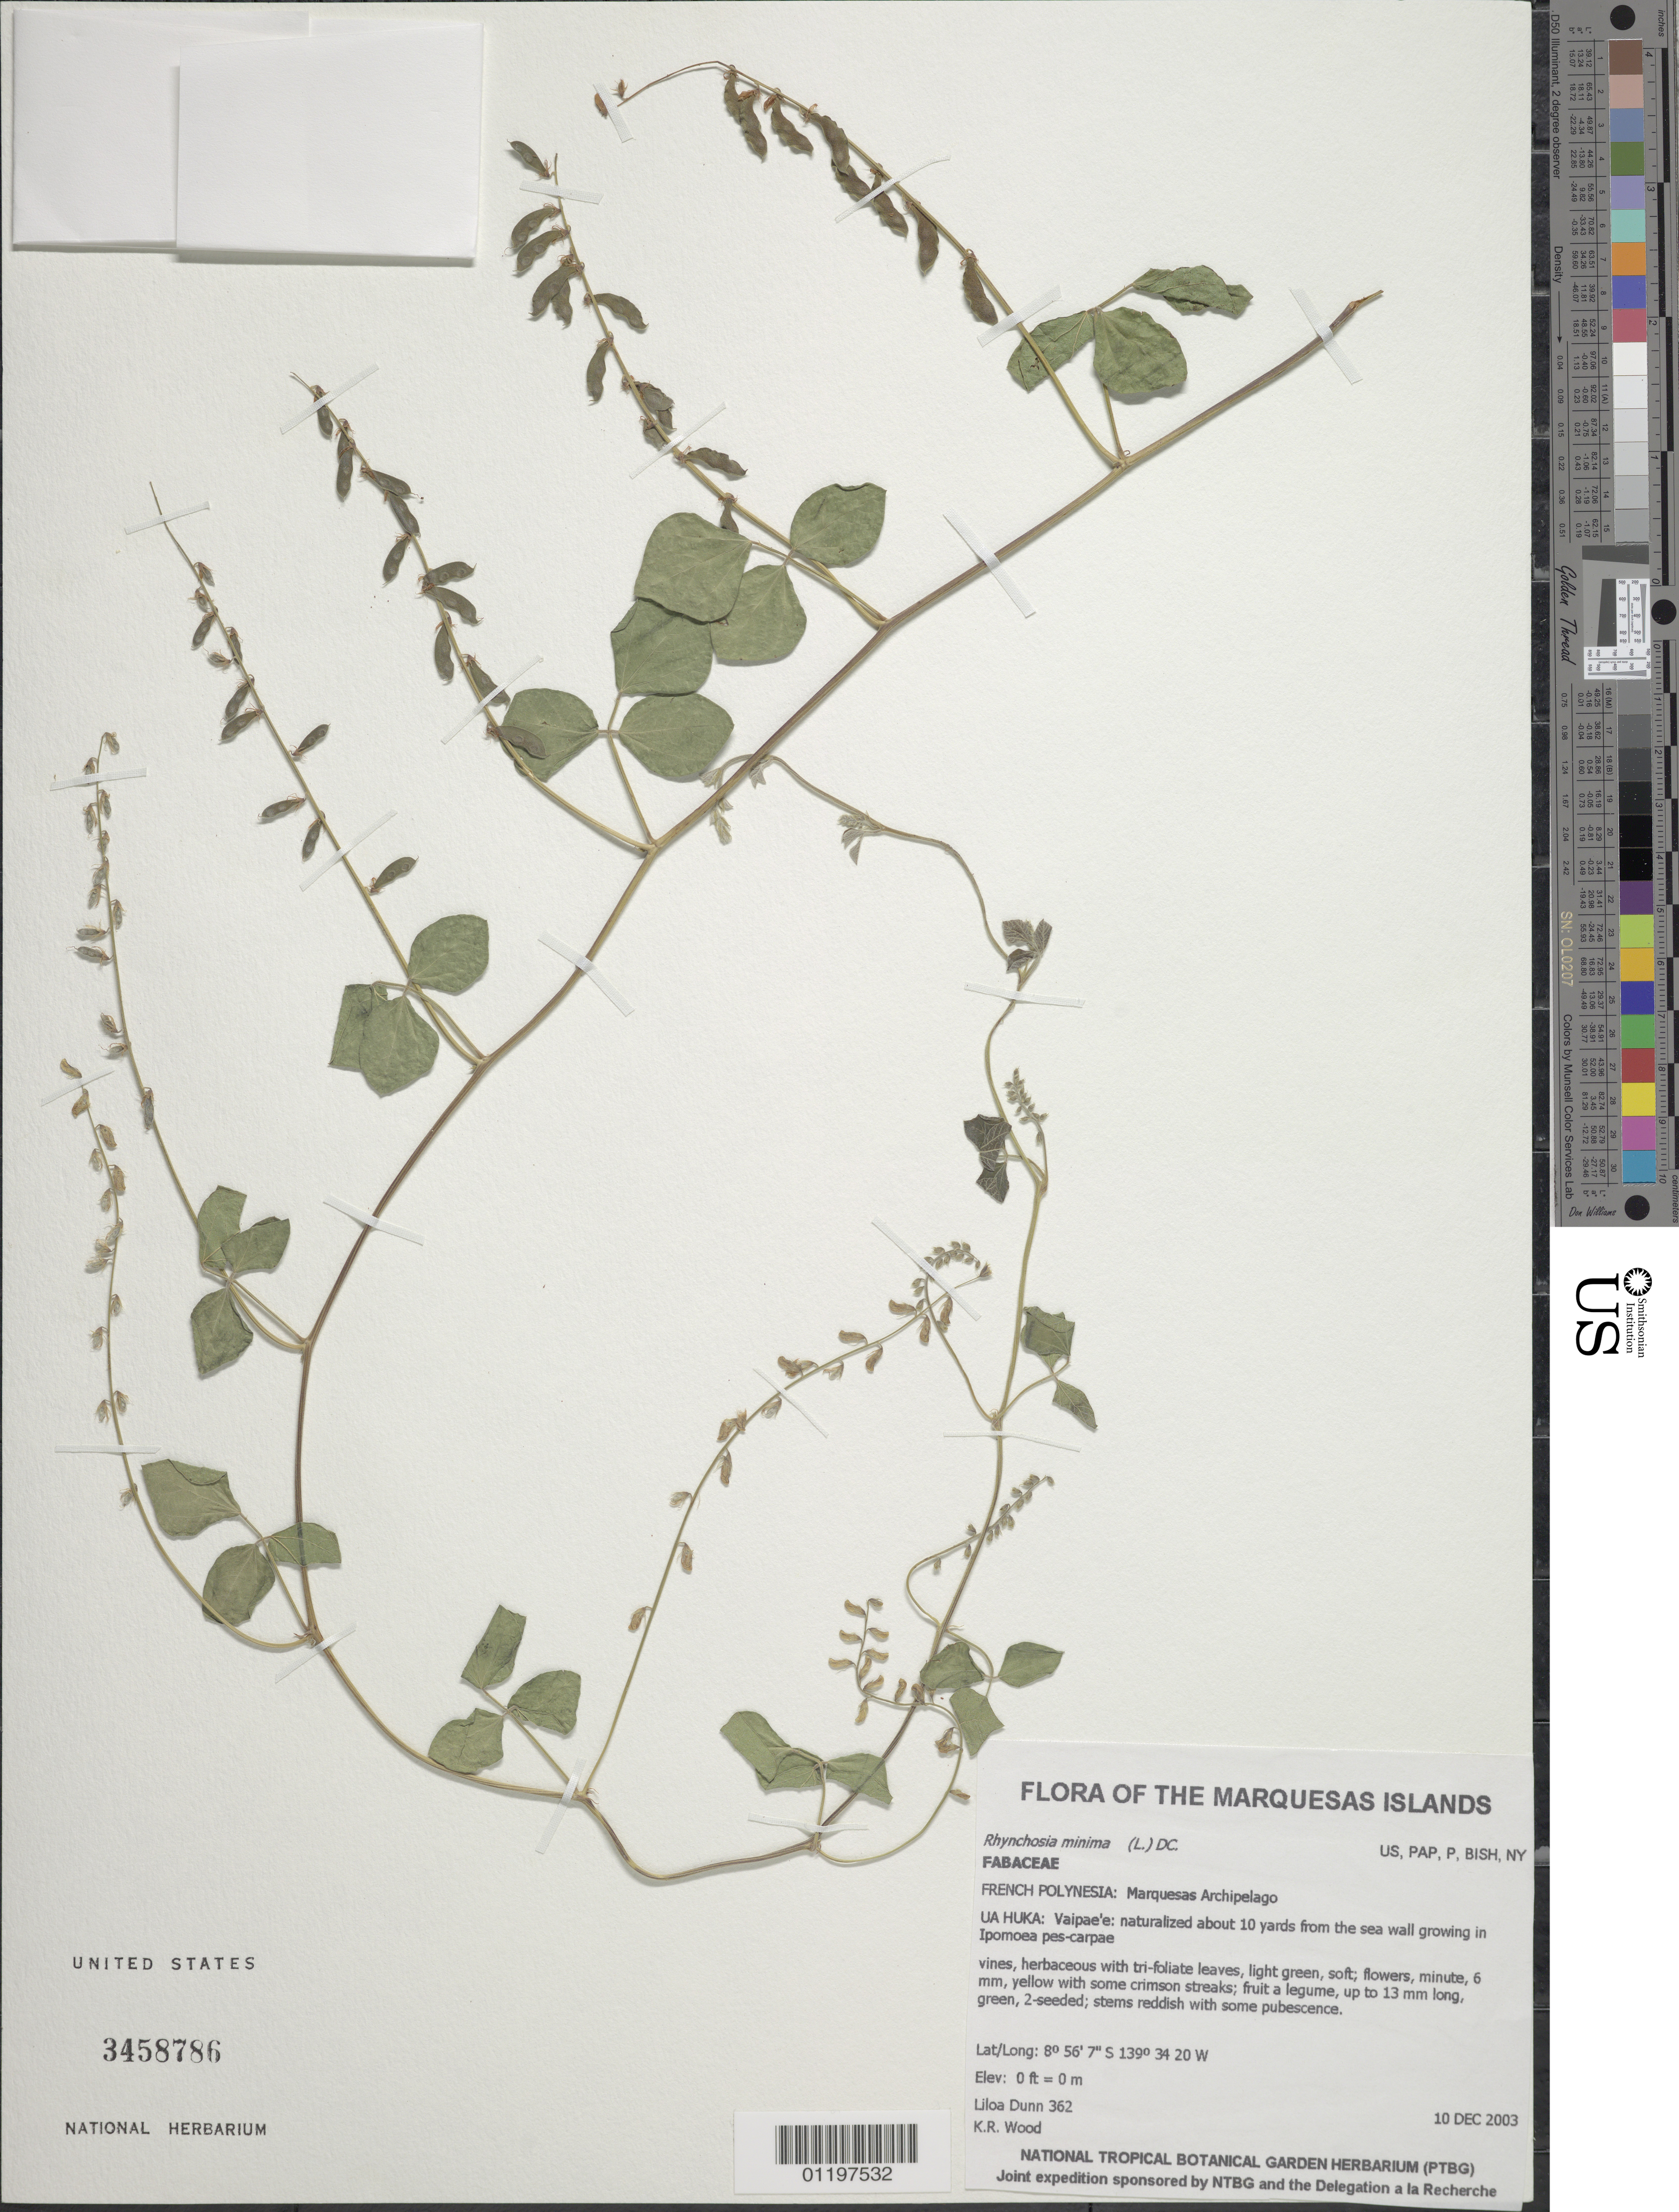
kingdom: Plantae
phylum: Tracheophyta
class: Magnoliopsida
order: Fabales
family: Fabaceae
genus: Rhynchosia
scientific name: Rhynchosia minima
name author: (L.) DC.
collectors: L. Dunn & K. R. Wood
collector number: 362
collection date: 2003-12-10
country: French Polynesia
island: Ua Huka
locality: Vaipae'e: naturalized about 10 yards from the sea wall growing in Ipomoea pes-carpae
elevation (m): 0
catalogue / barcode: US 3458786